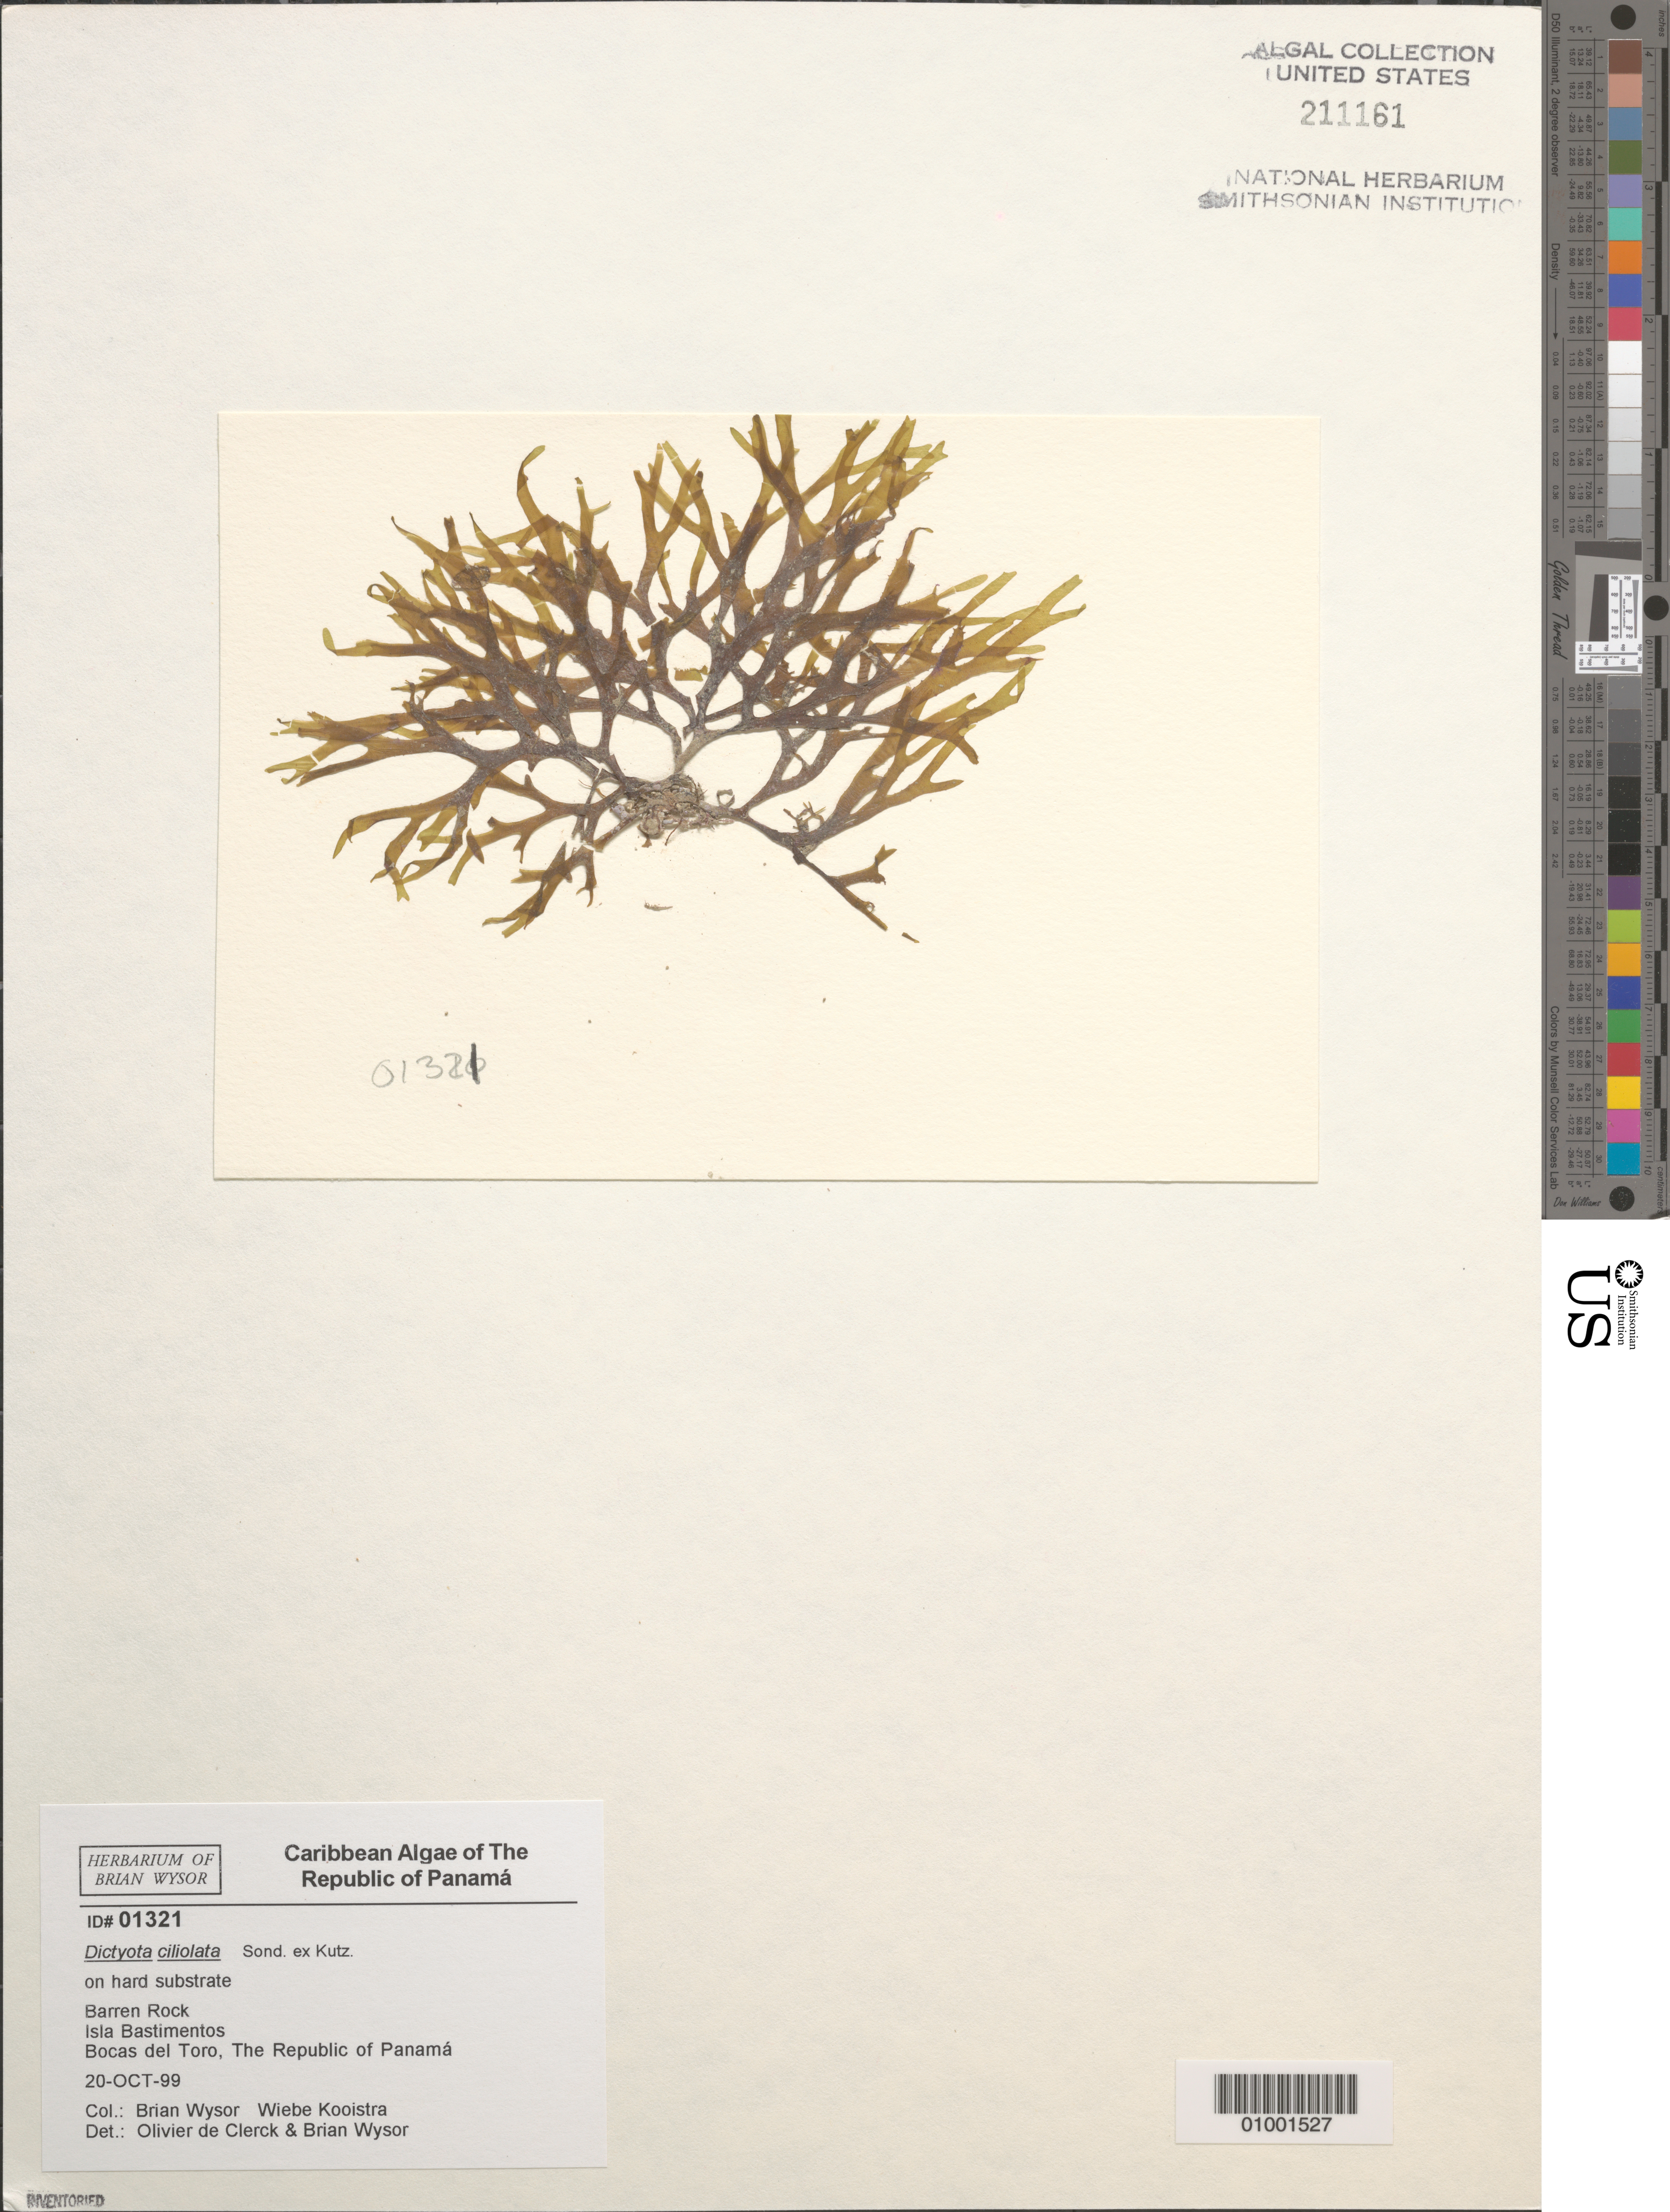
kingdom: Chromista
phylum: Ochrophyta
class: Phaeophyceae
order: Dictyotales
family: Dictyotaceae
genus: Dictyota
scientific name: Dictyota ciliolata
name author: Sond. ex Kütz.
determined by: de Clerck, O.; Wysor, B.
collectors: B. Wysor & W. Kooistra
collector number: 01321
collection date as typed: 20 Oct 1999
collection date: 1999-10-20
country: Panama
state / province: Bocas del Toro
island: Bastimentos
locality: Barren Rock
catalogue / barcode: US 211161